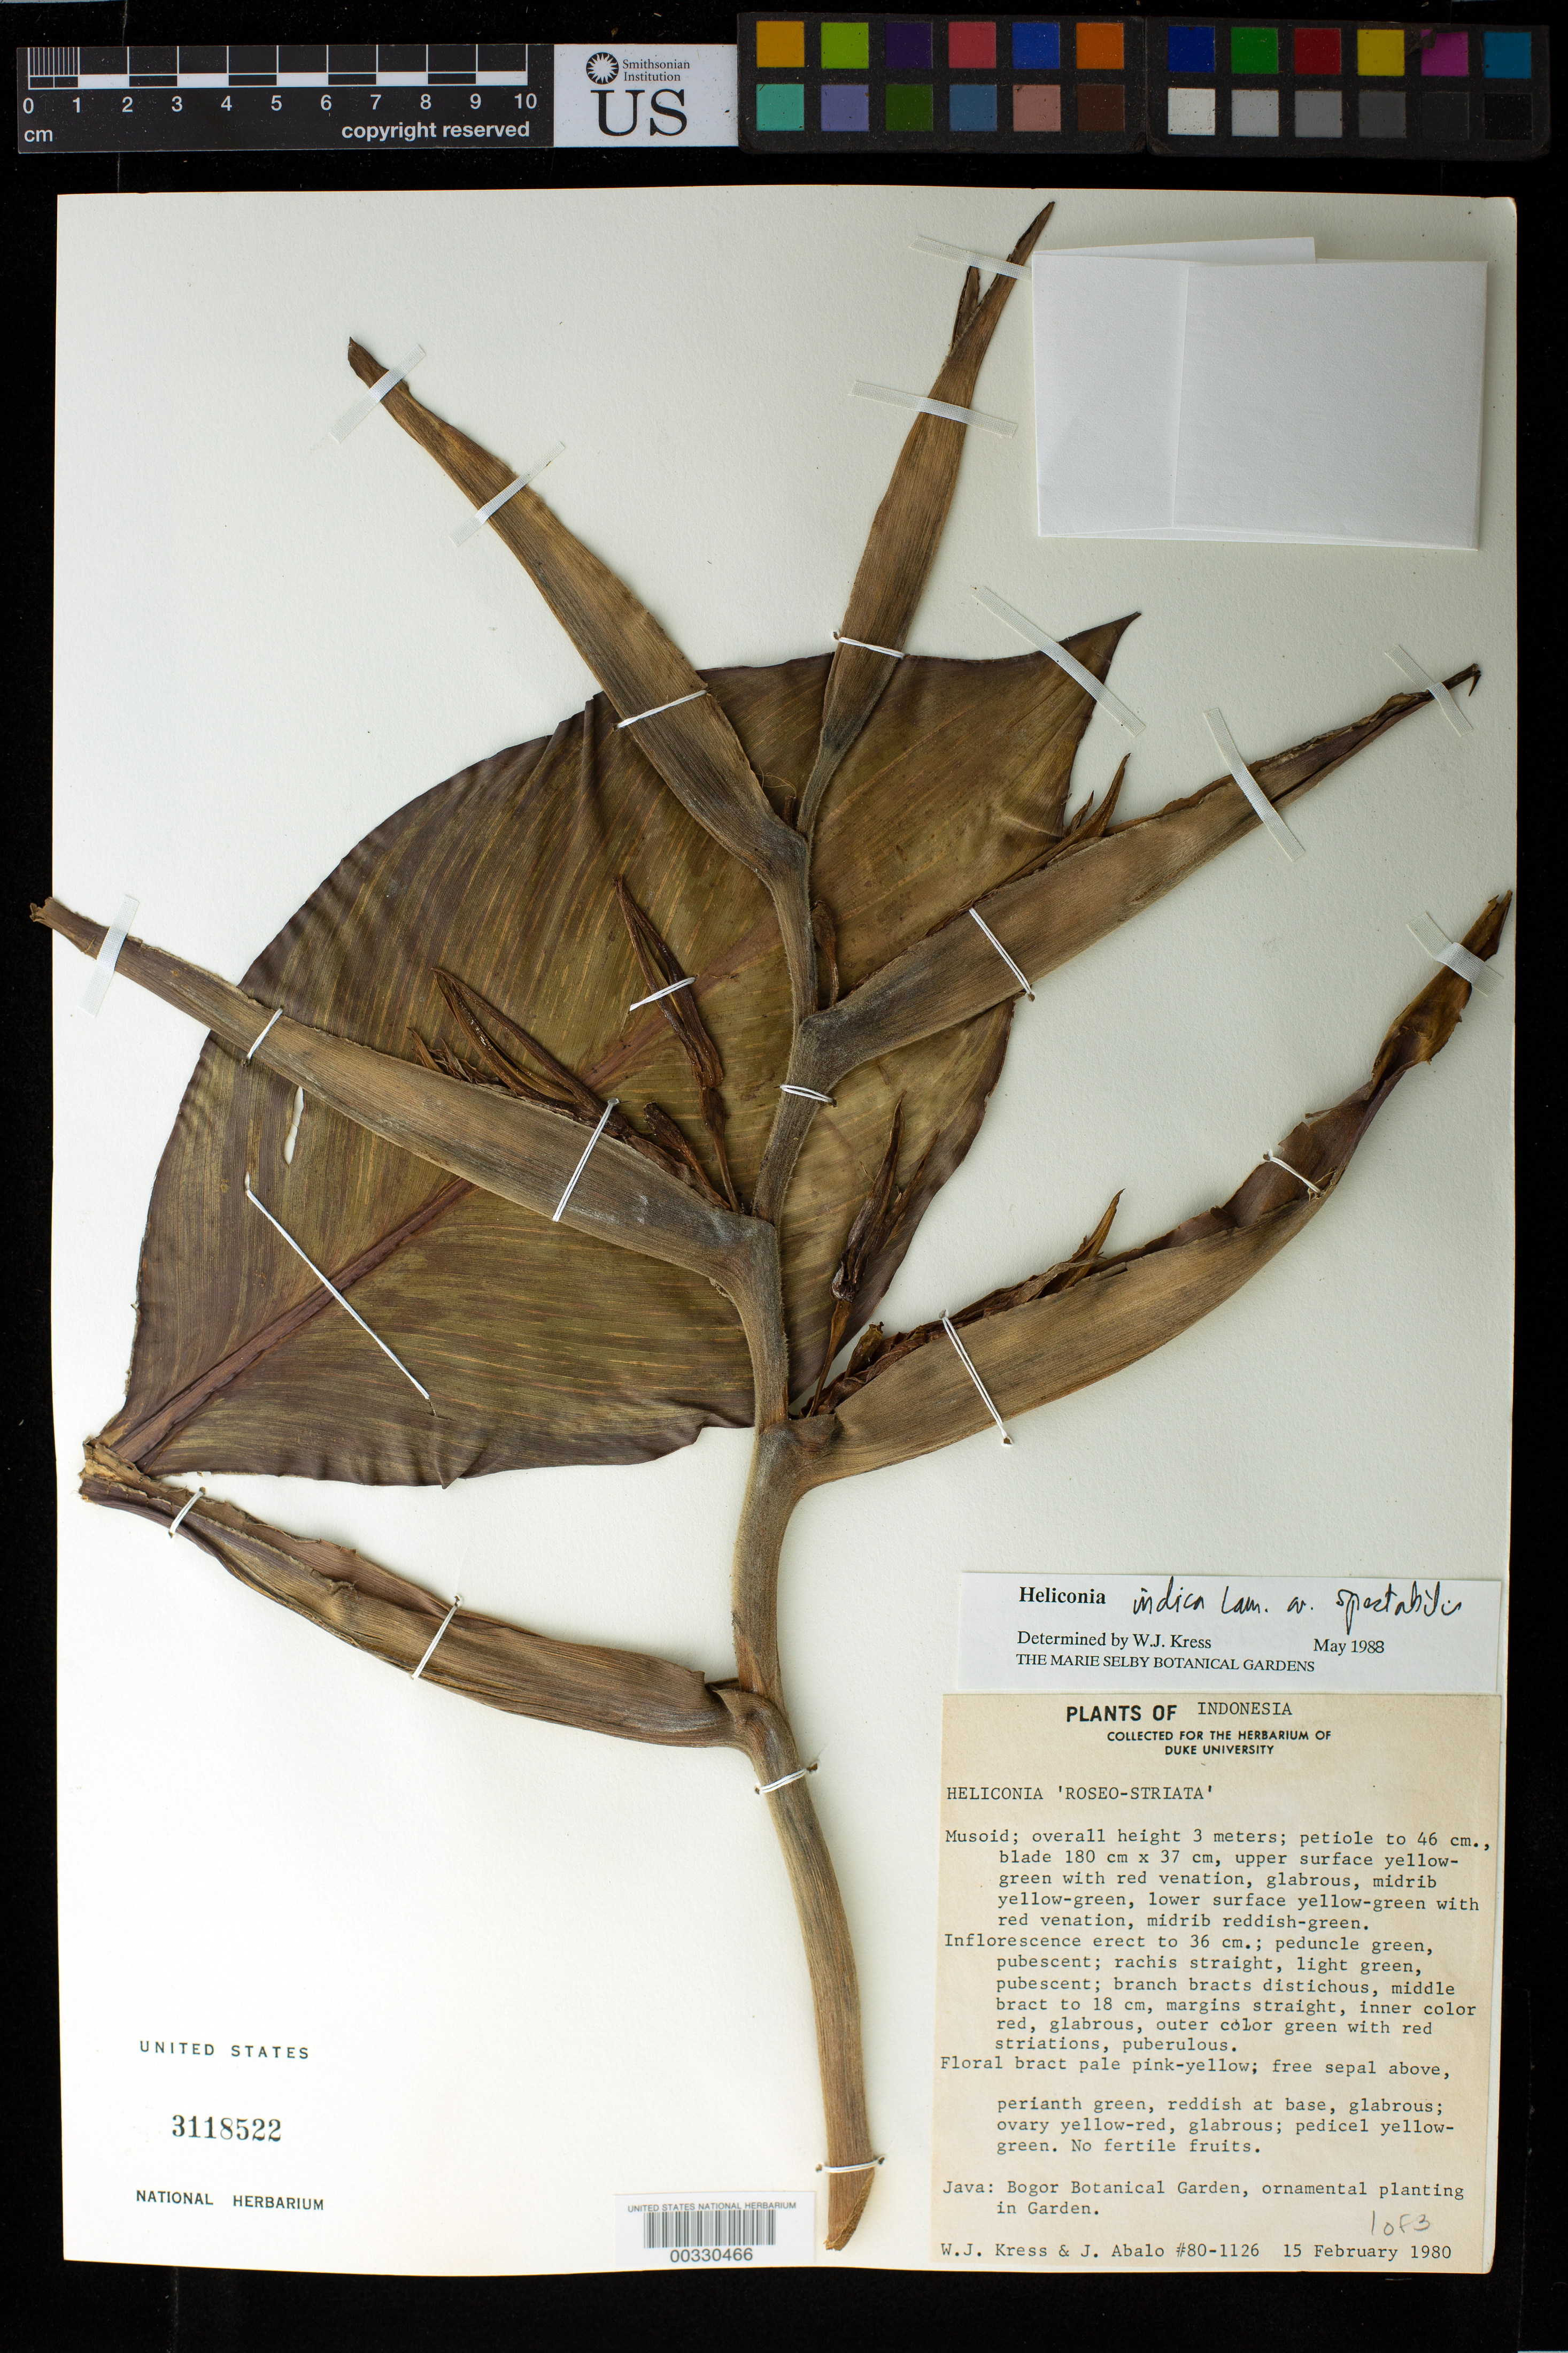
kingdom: Plantae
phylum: Tracheophyta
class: Liliopsida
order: Zingiberales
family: Heliconiaceae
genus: Heliconia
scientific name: Heliconia indica 'Spectabilis'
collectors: W. J. Kress & J. E. Abalo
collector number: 80-1126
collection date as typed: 15 Feb 1980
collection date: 1980-02-15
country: Indonesia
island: Java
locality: Bogor botanical gardens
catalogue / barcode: US 3118522